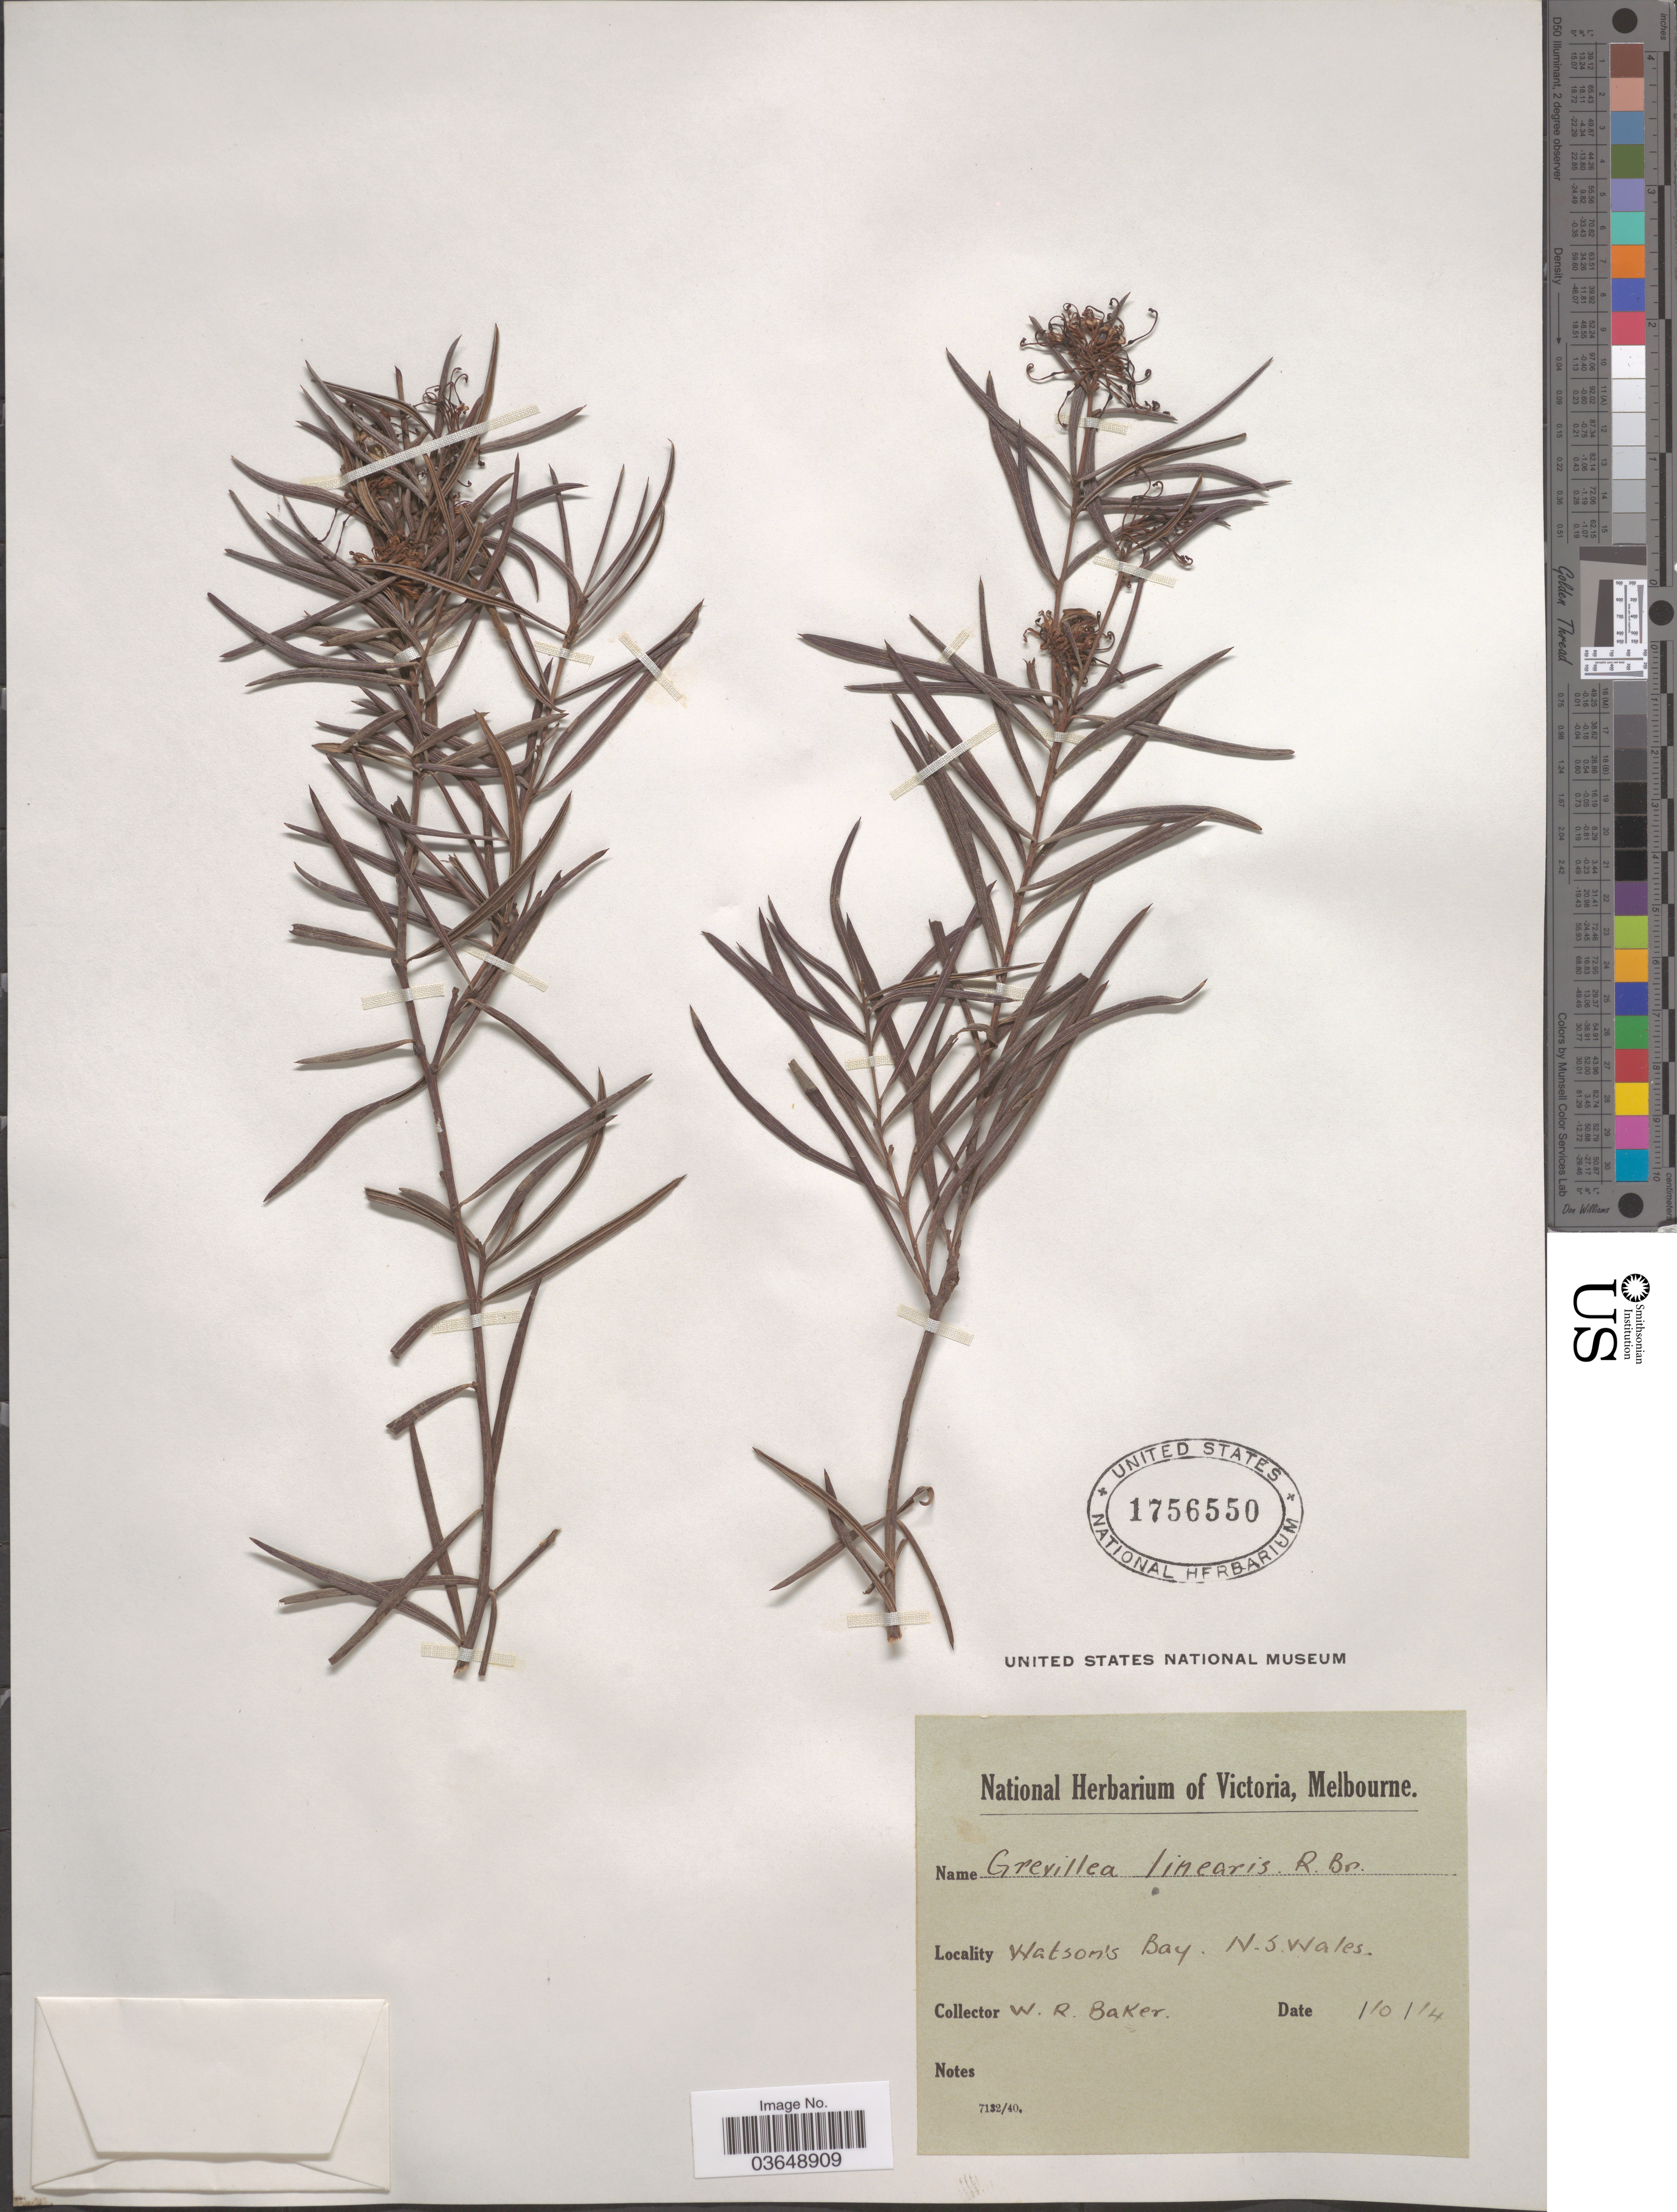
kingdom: Plantae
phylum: Tracheophyta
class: Magnoliopsida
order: Proteales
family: Proteaceae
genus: Grevillea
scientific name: Grevillea linearis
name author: (Andrews) R. Br.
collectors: W. Baker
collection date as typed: Transcribed d/m/y: /10/14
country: Australia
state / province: New South Wales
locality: Watson's Bay. N.S. Wales.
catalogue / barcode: US 1756550